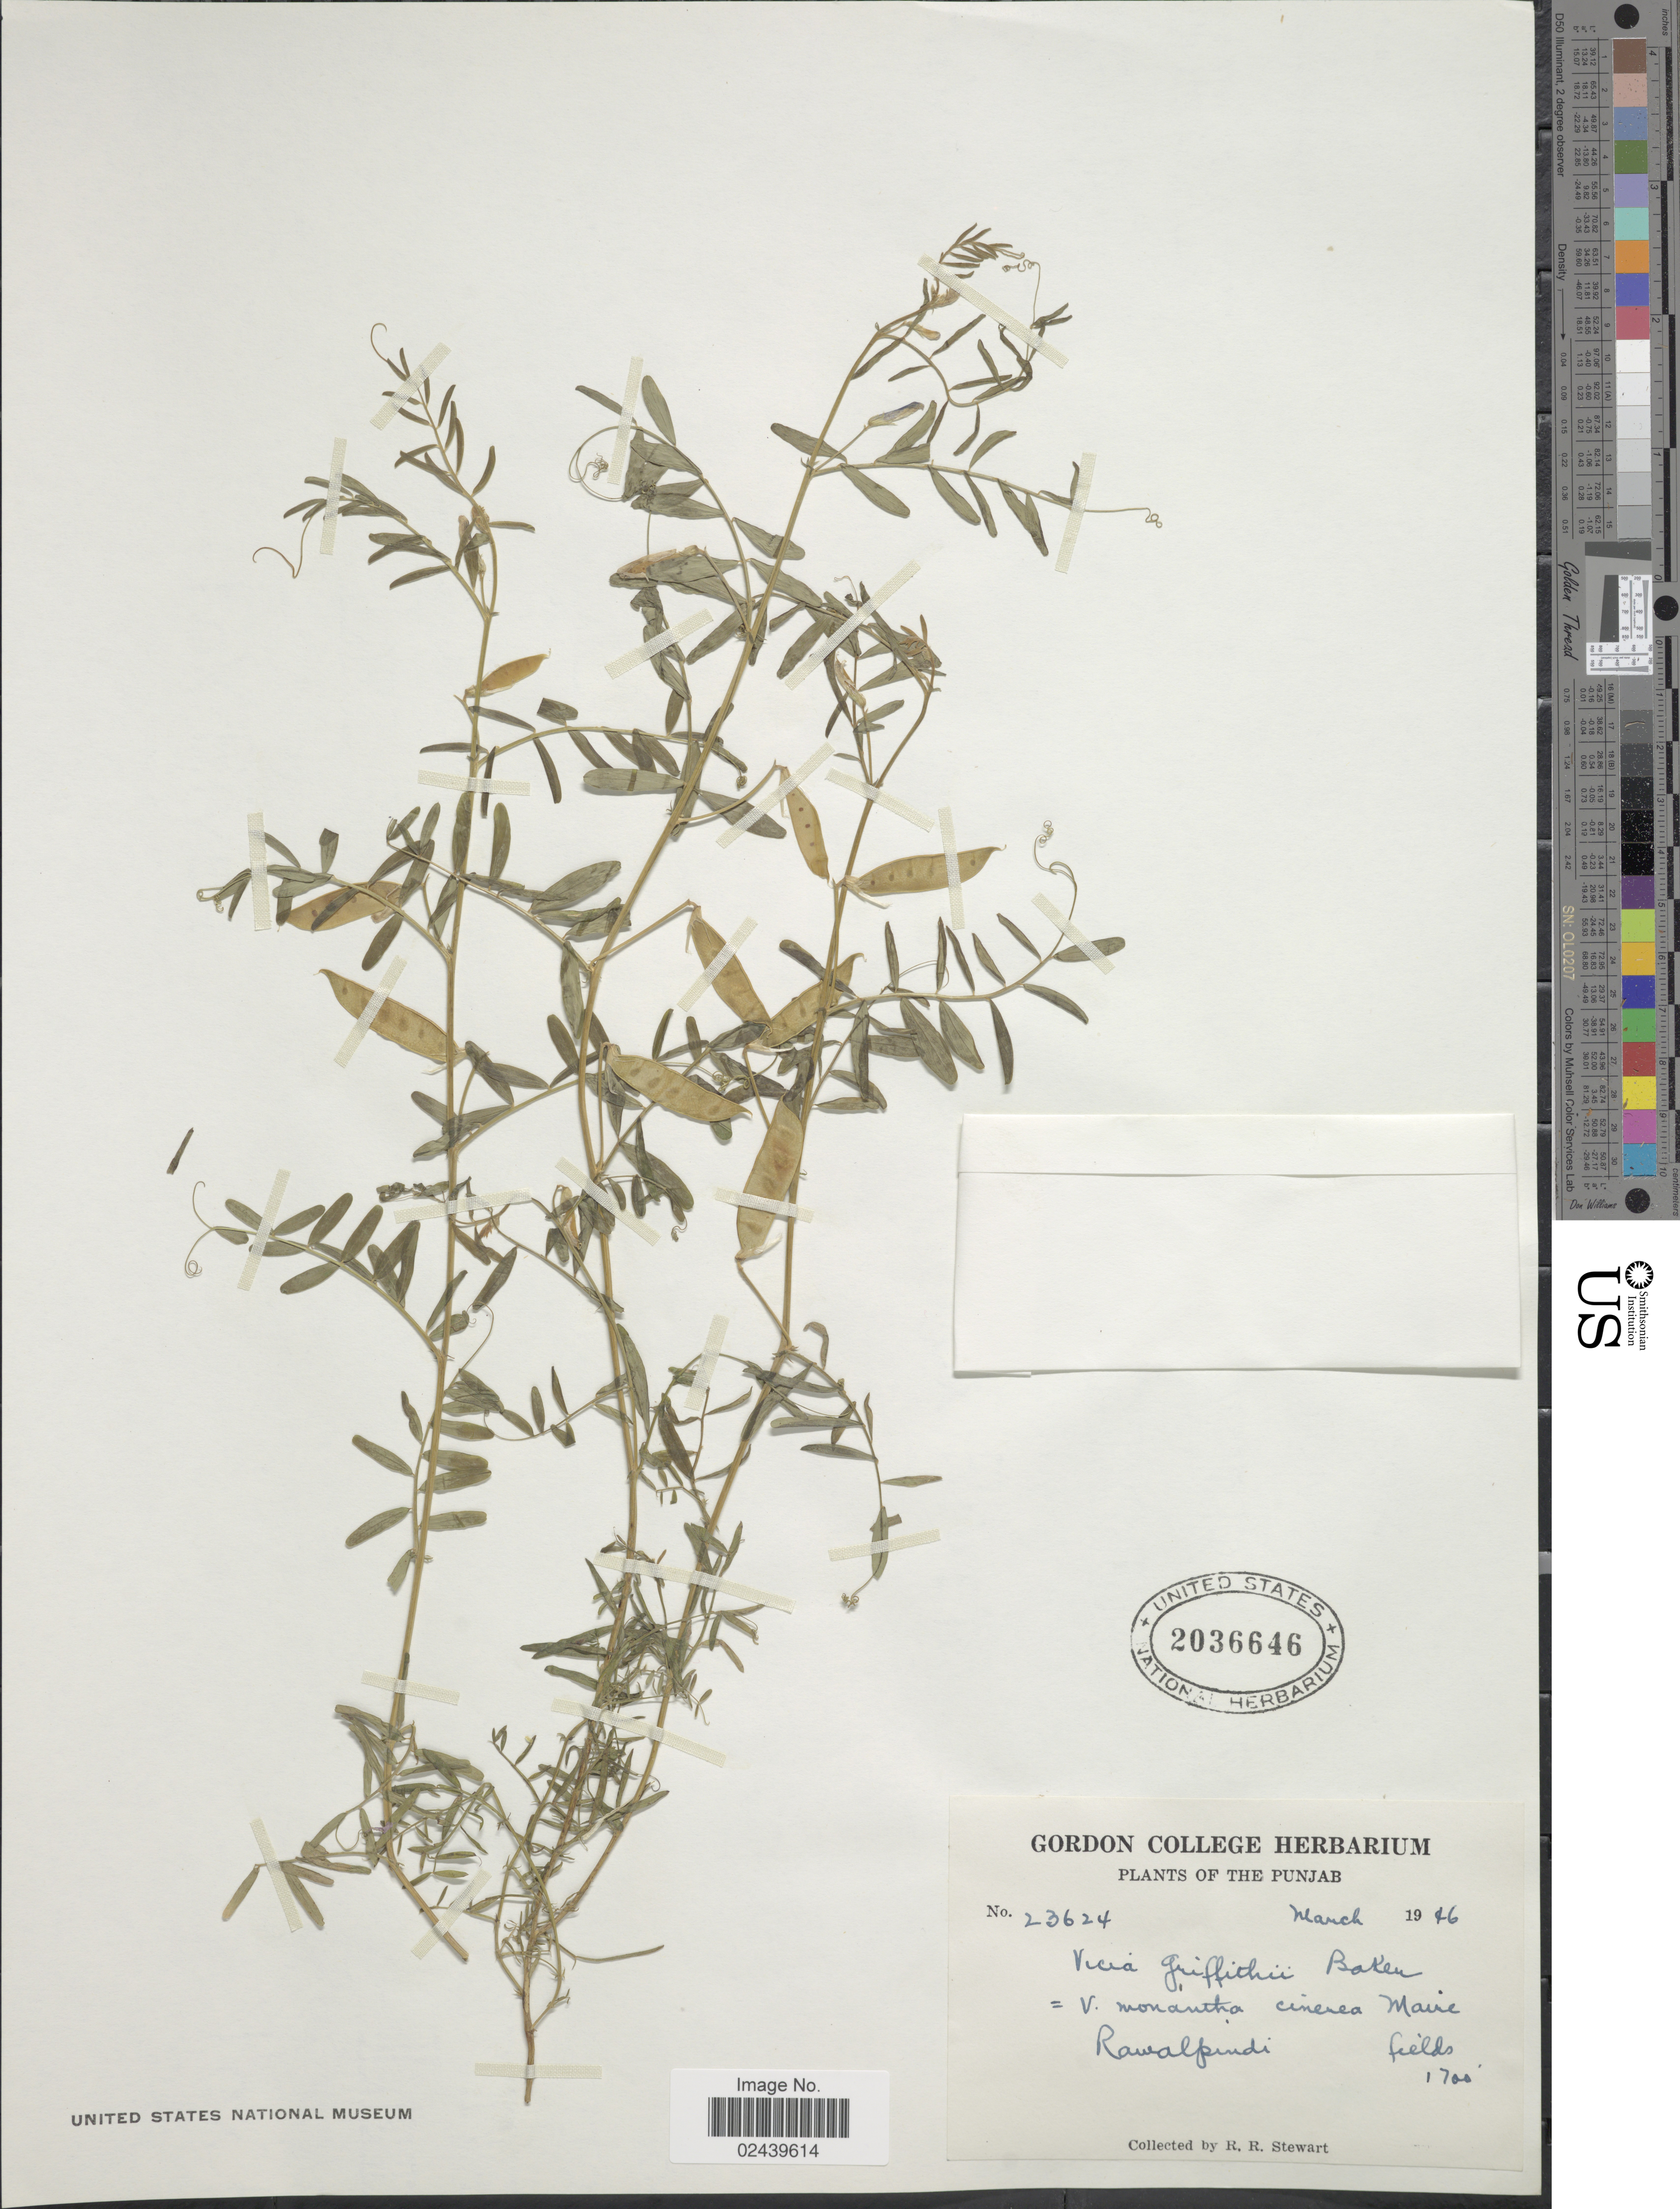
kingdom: Plantae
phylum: Tracheophyta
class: Magnoliopsida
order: Fabales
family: Fabaceae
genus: Vicia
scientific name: Vicia griffithii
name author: Baker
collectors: R. R. Stewart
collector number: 23624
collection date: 1946-03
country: Pakistan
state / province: Punjab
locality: Rawalpindi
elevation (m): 518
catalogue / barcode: US 2036646